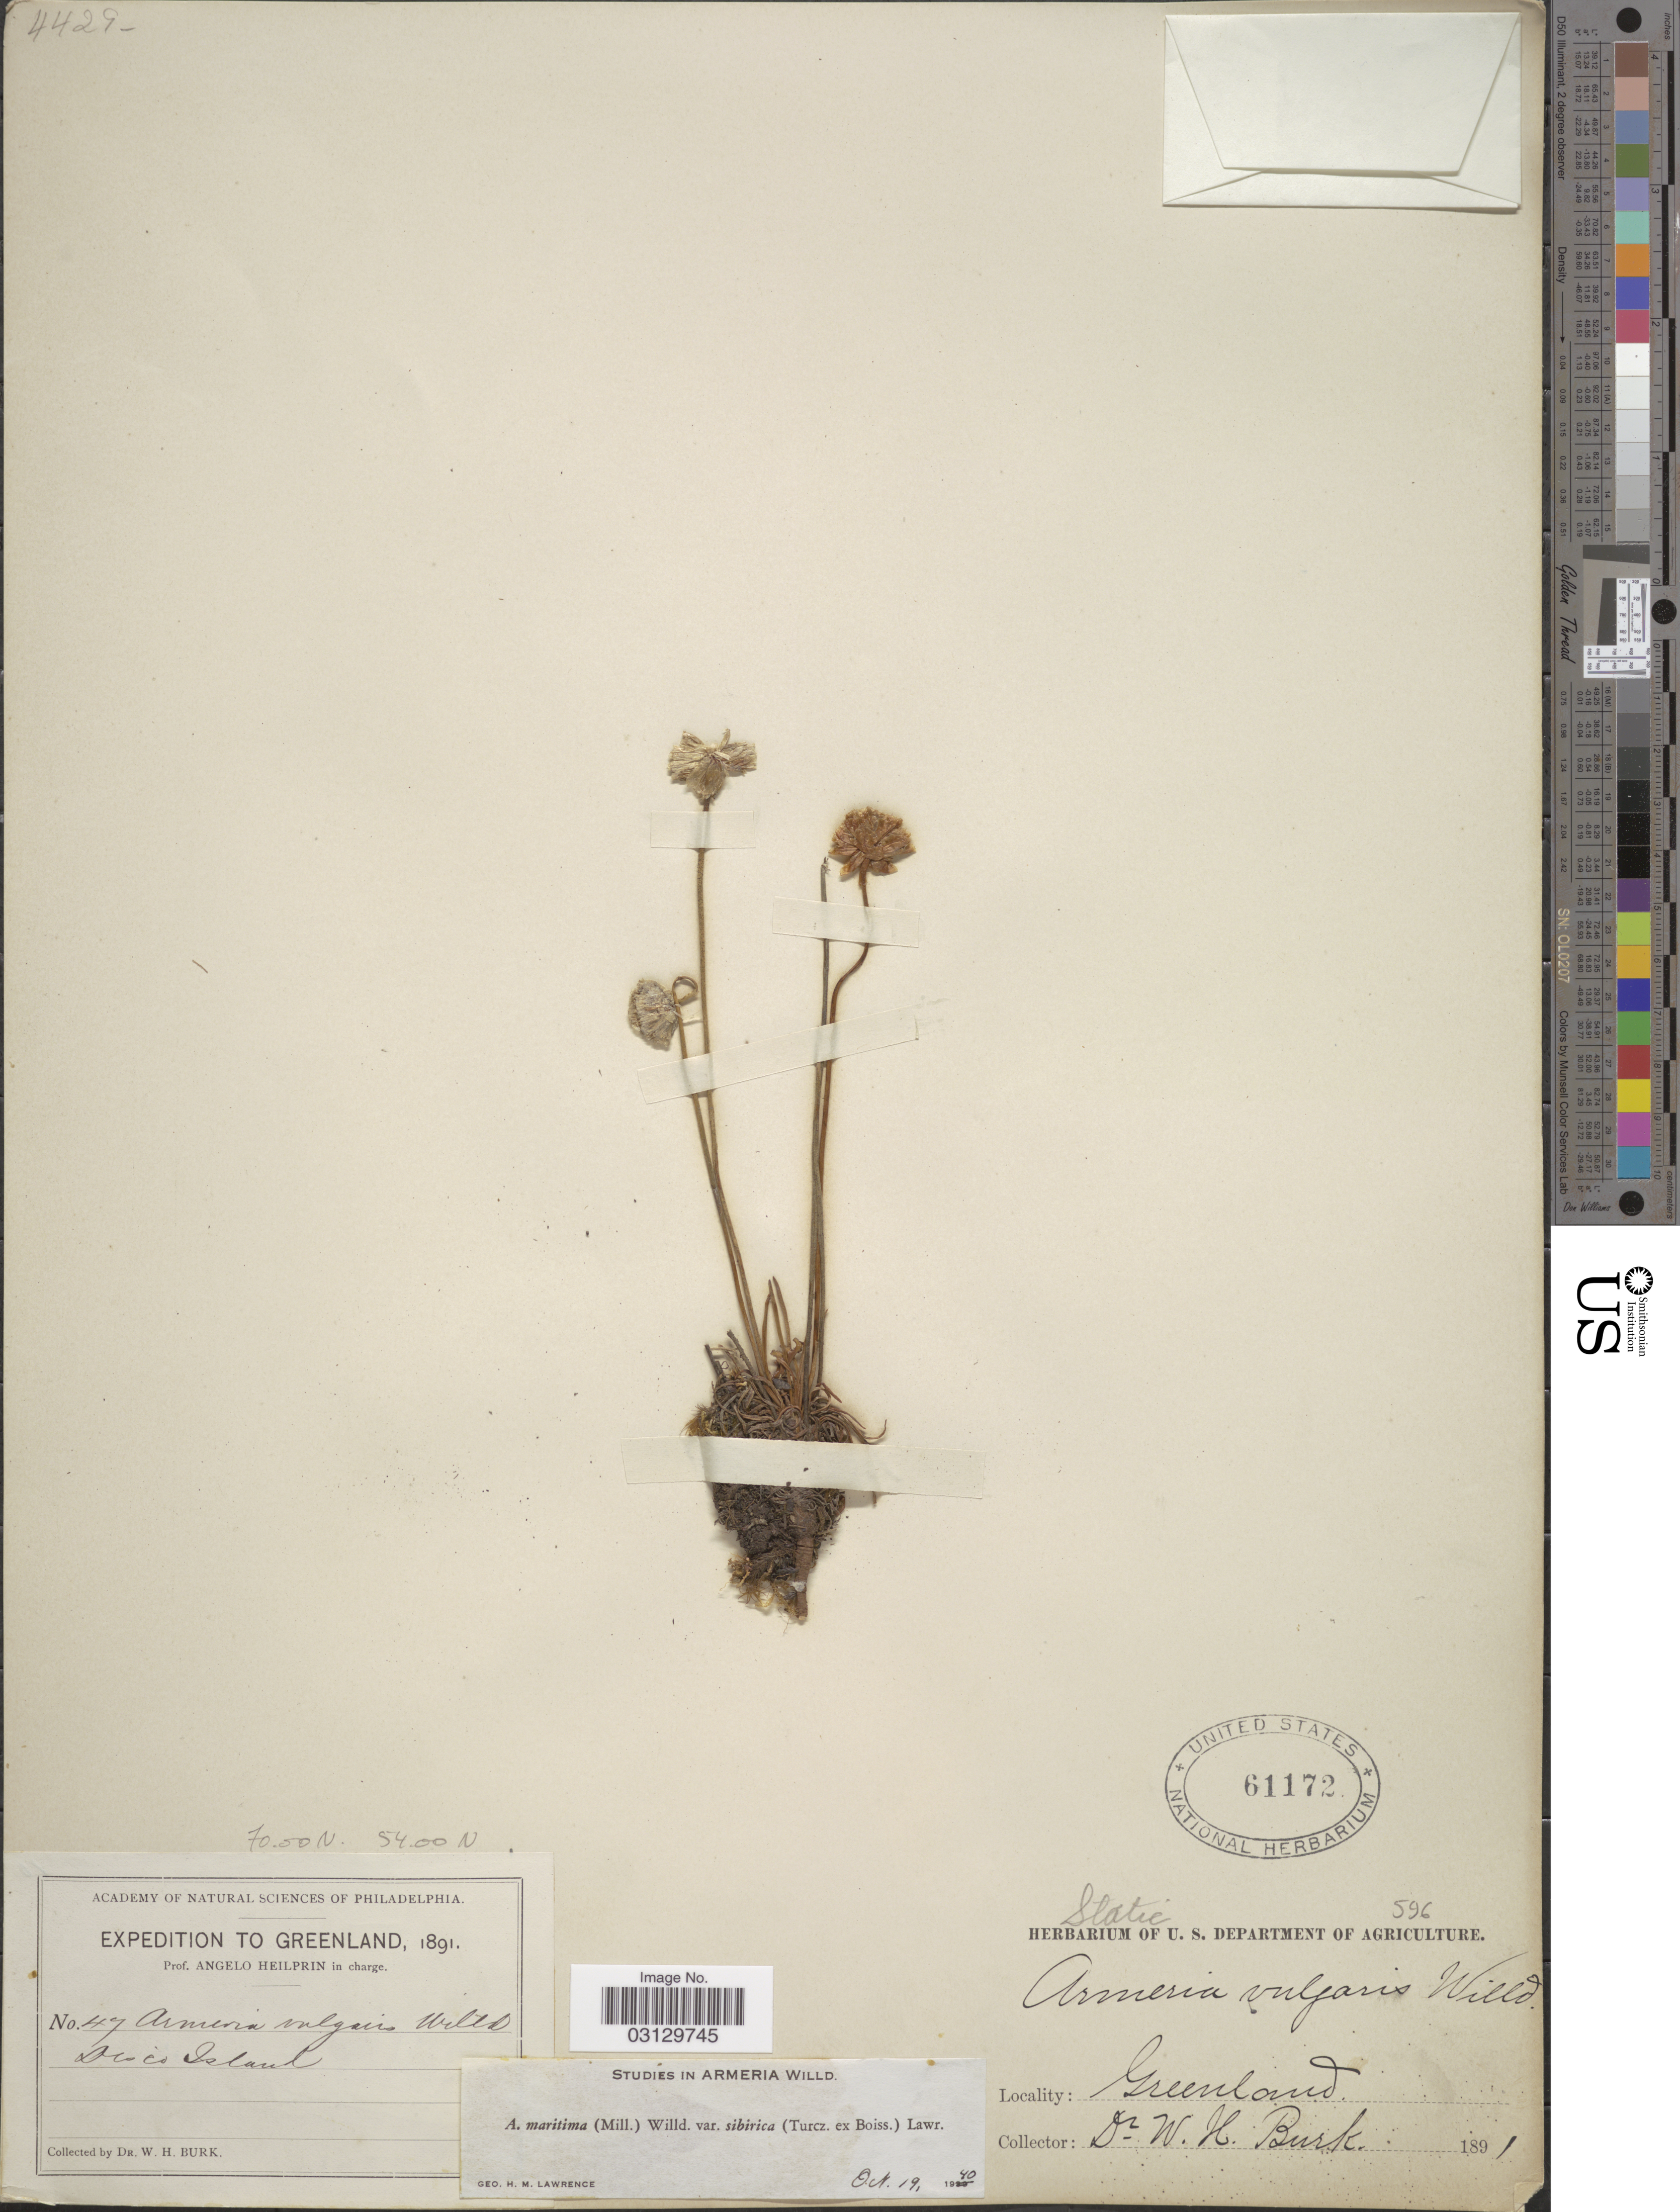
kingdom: Plantae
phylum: Tracheophyta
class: Magnoliopsida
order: Caryophyllales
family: Plumbaginaceae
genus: Armeria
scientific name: Armeria maritima subsp. sibirica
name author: (Turcz. ex Boiss.) Nyman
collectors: W. Burk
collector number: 47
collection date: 1891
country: Greenland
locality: Disco Island.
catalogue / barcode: US 61172